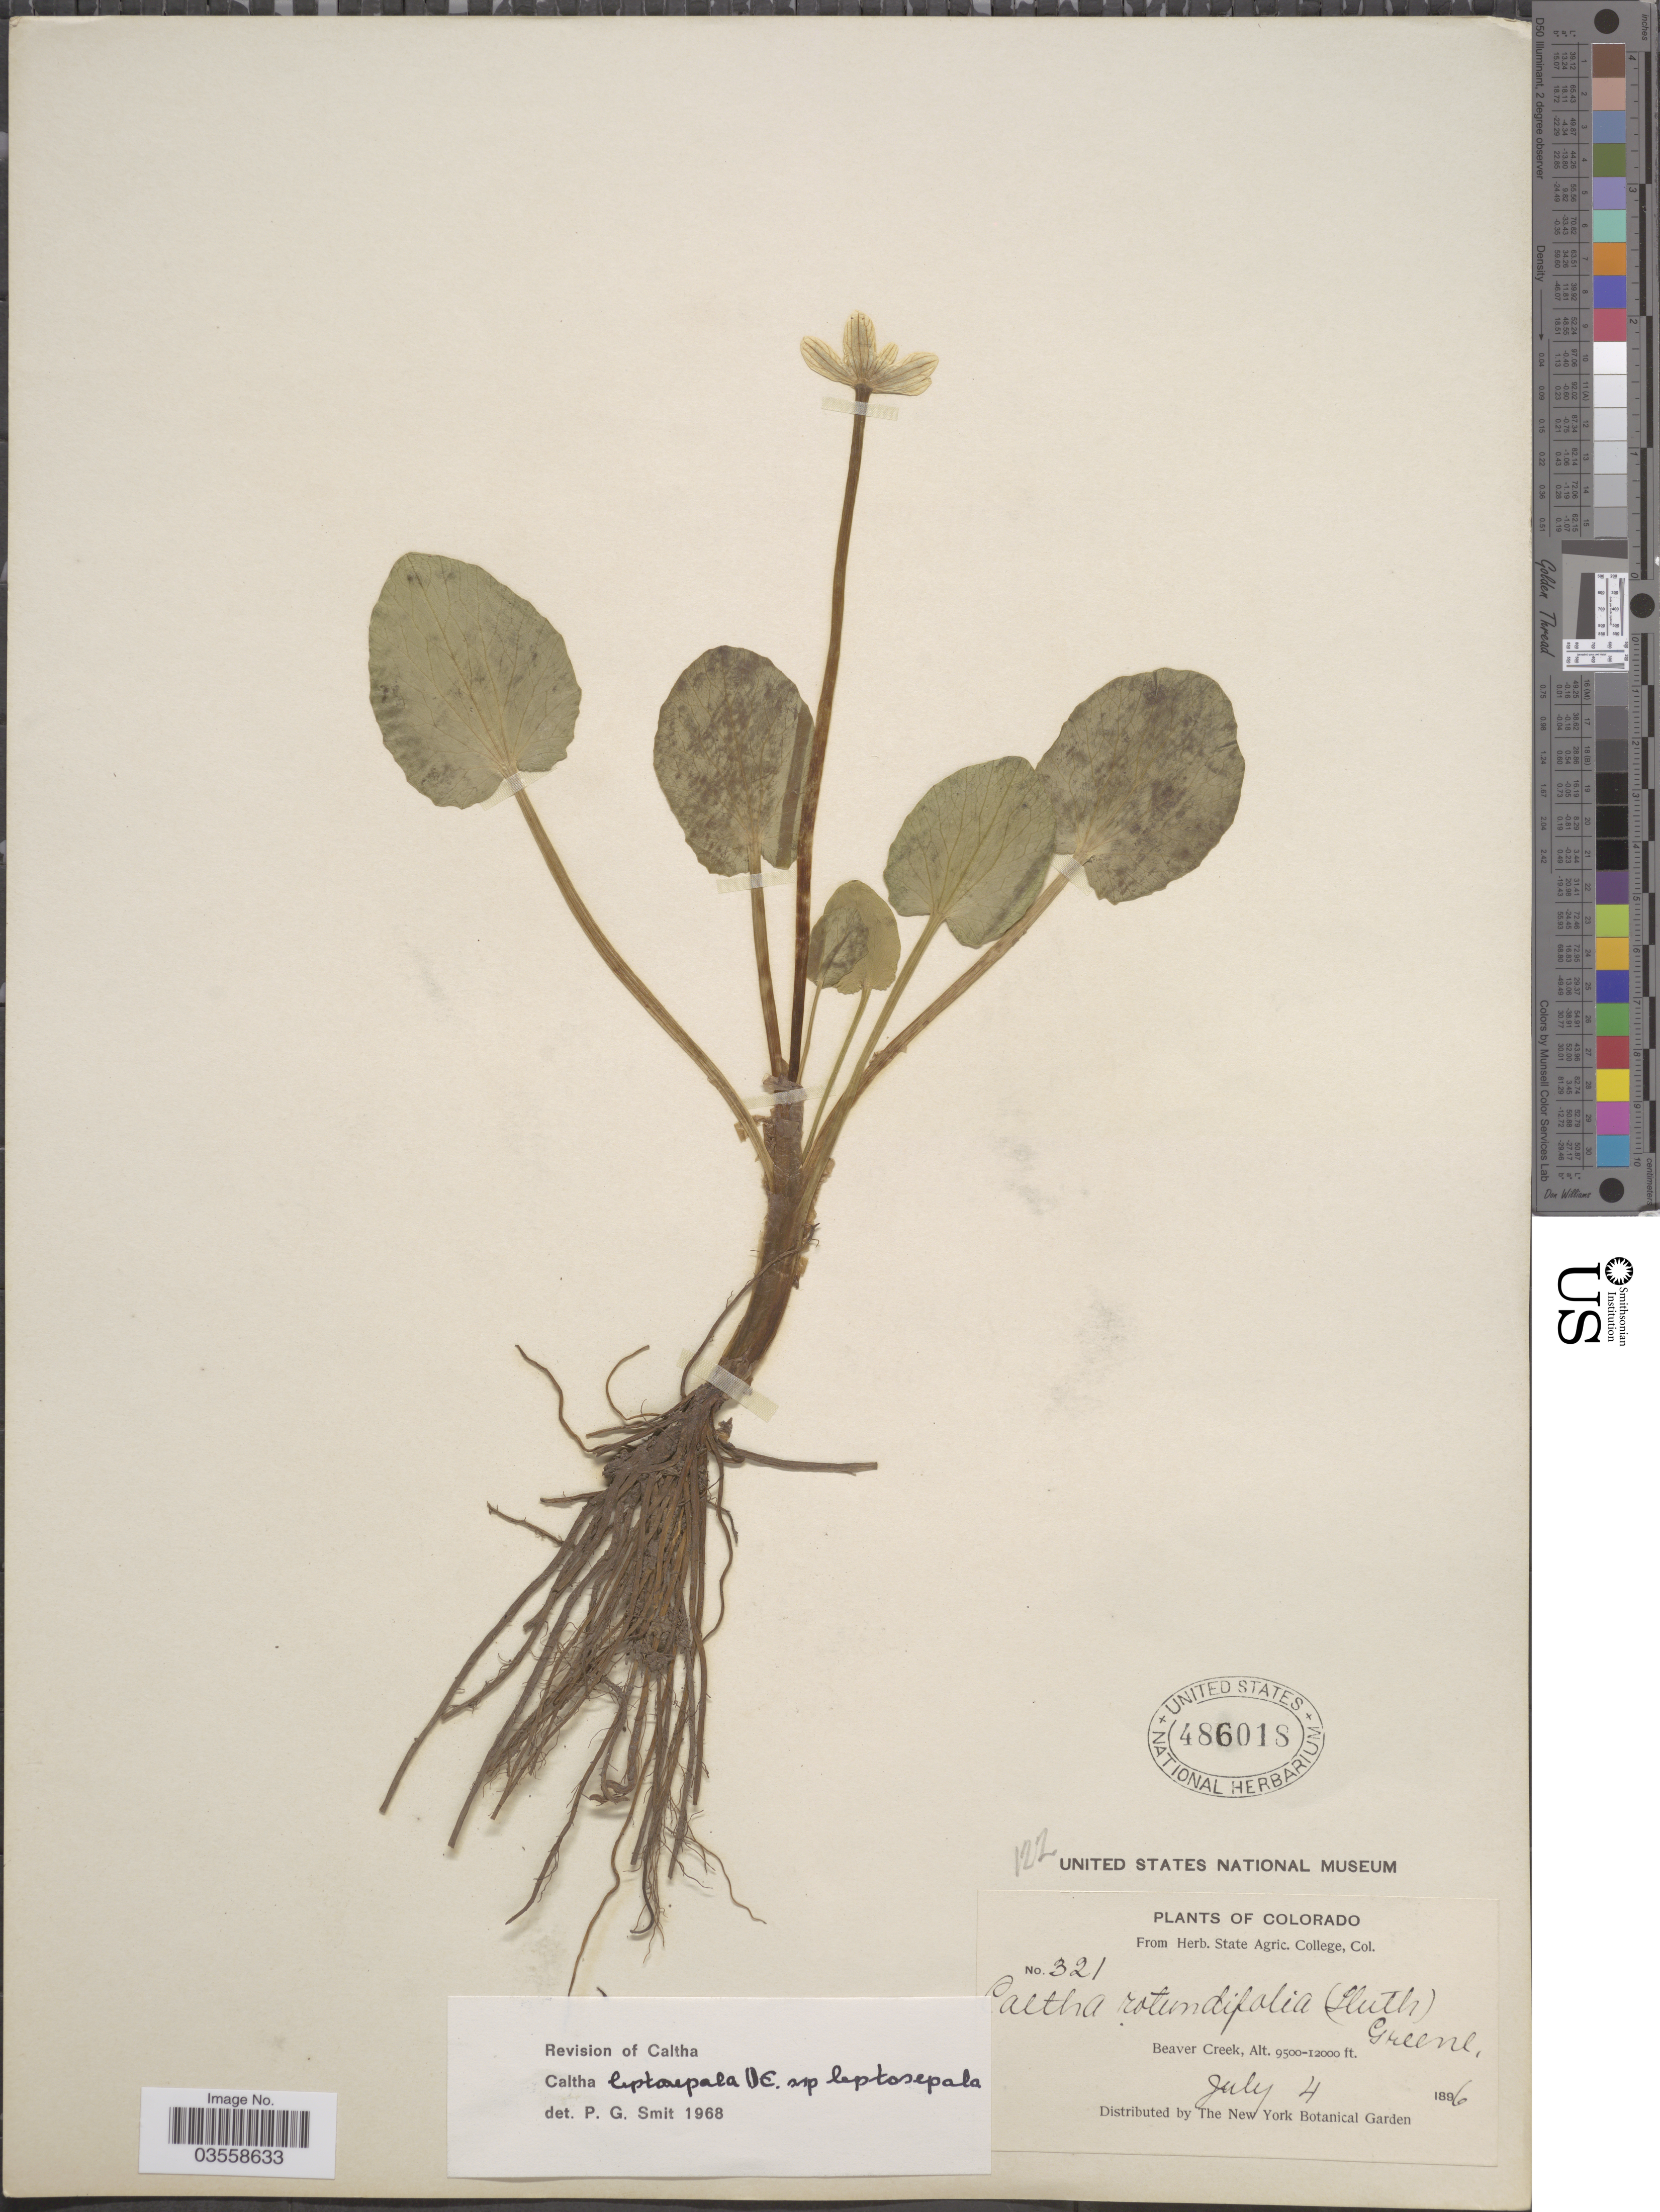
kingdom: Plantae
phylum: Tracheophyta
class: Magnoliopsida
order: Ranunculales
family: Ranunculaceae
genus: Caltha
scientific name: Caltha leptosepala subsp. leptosepala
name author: DC.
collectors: ex herb. State Agric. College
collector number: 321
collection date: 1896-07-04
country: United States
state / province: Colorado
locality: Beaver Creek.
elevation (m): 2896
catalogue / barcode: US 486018